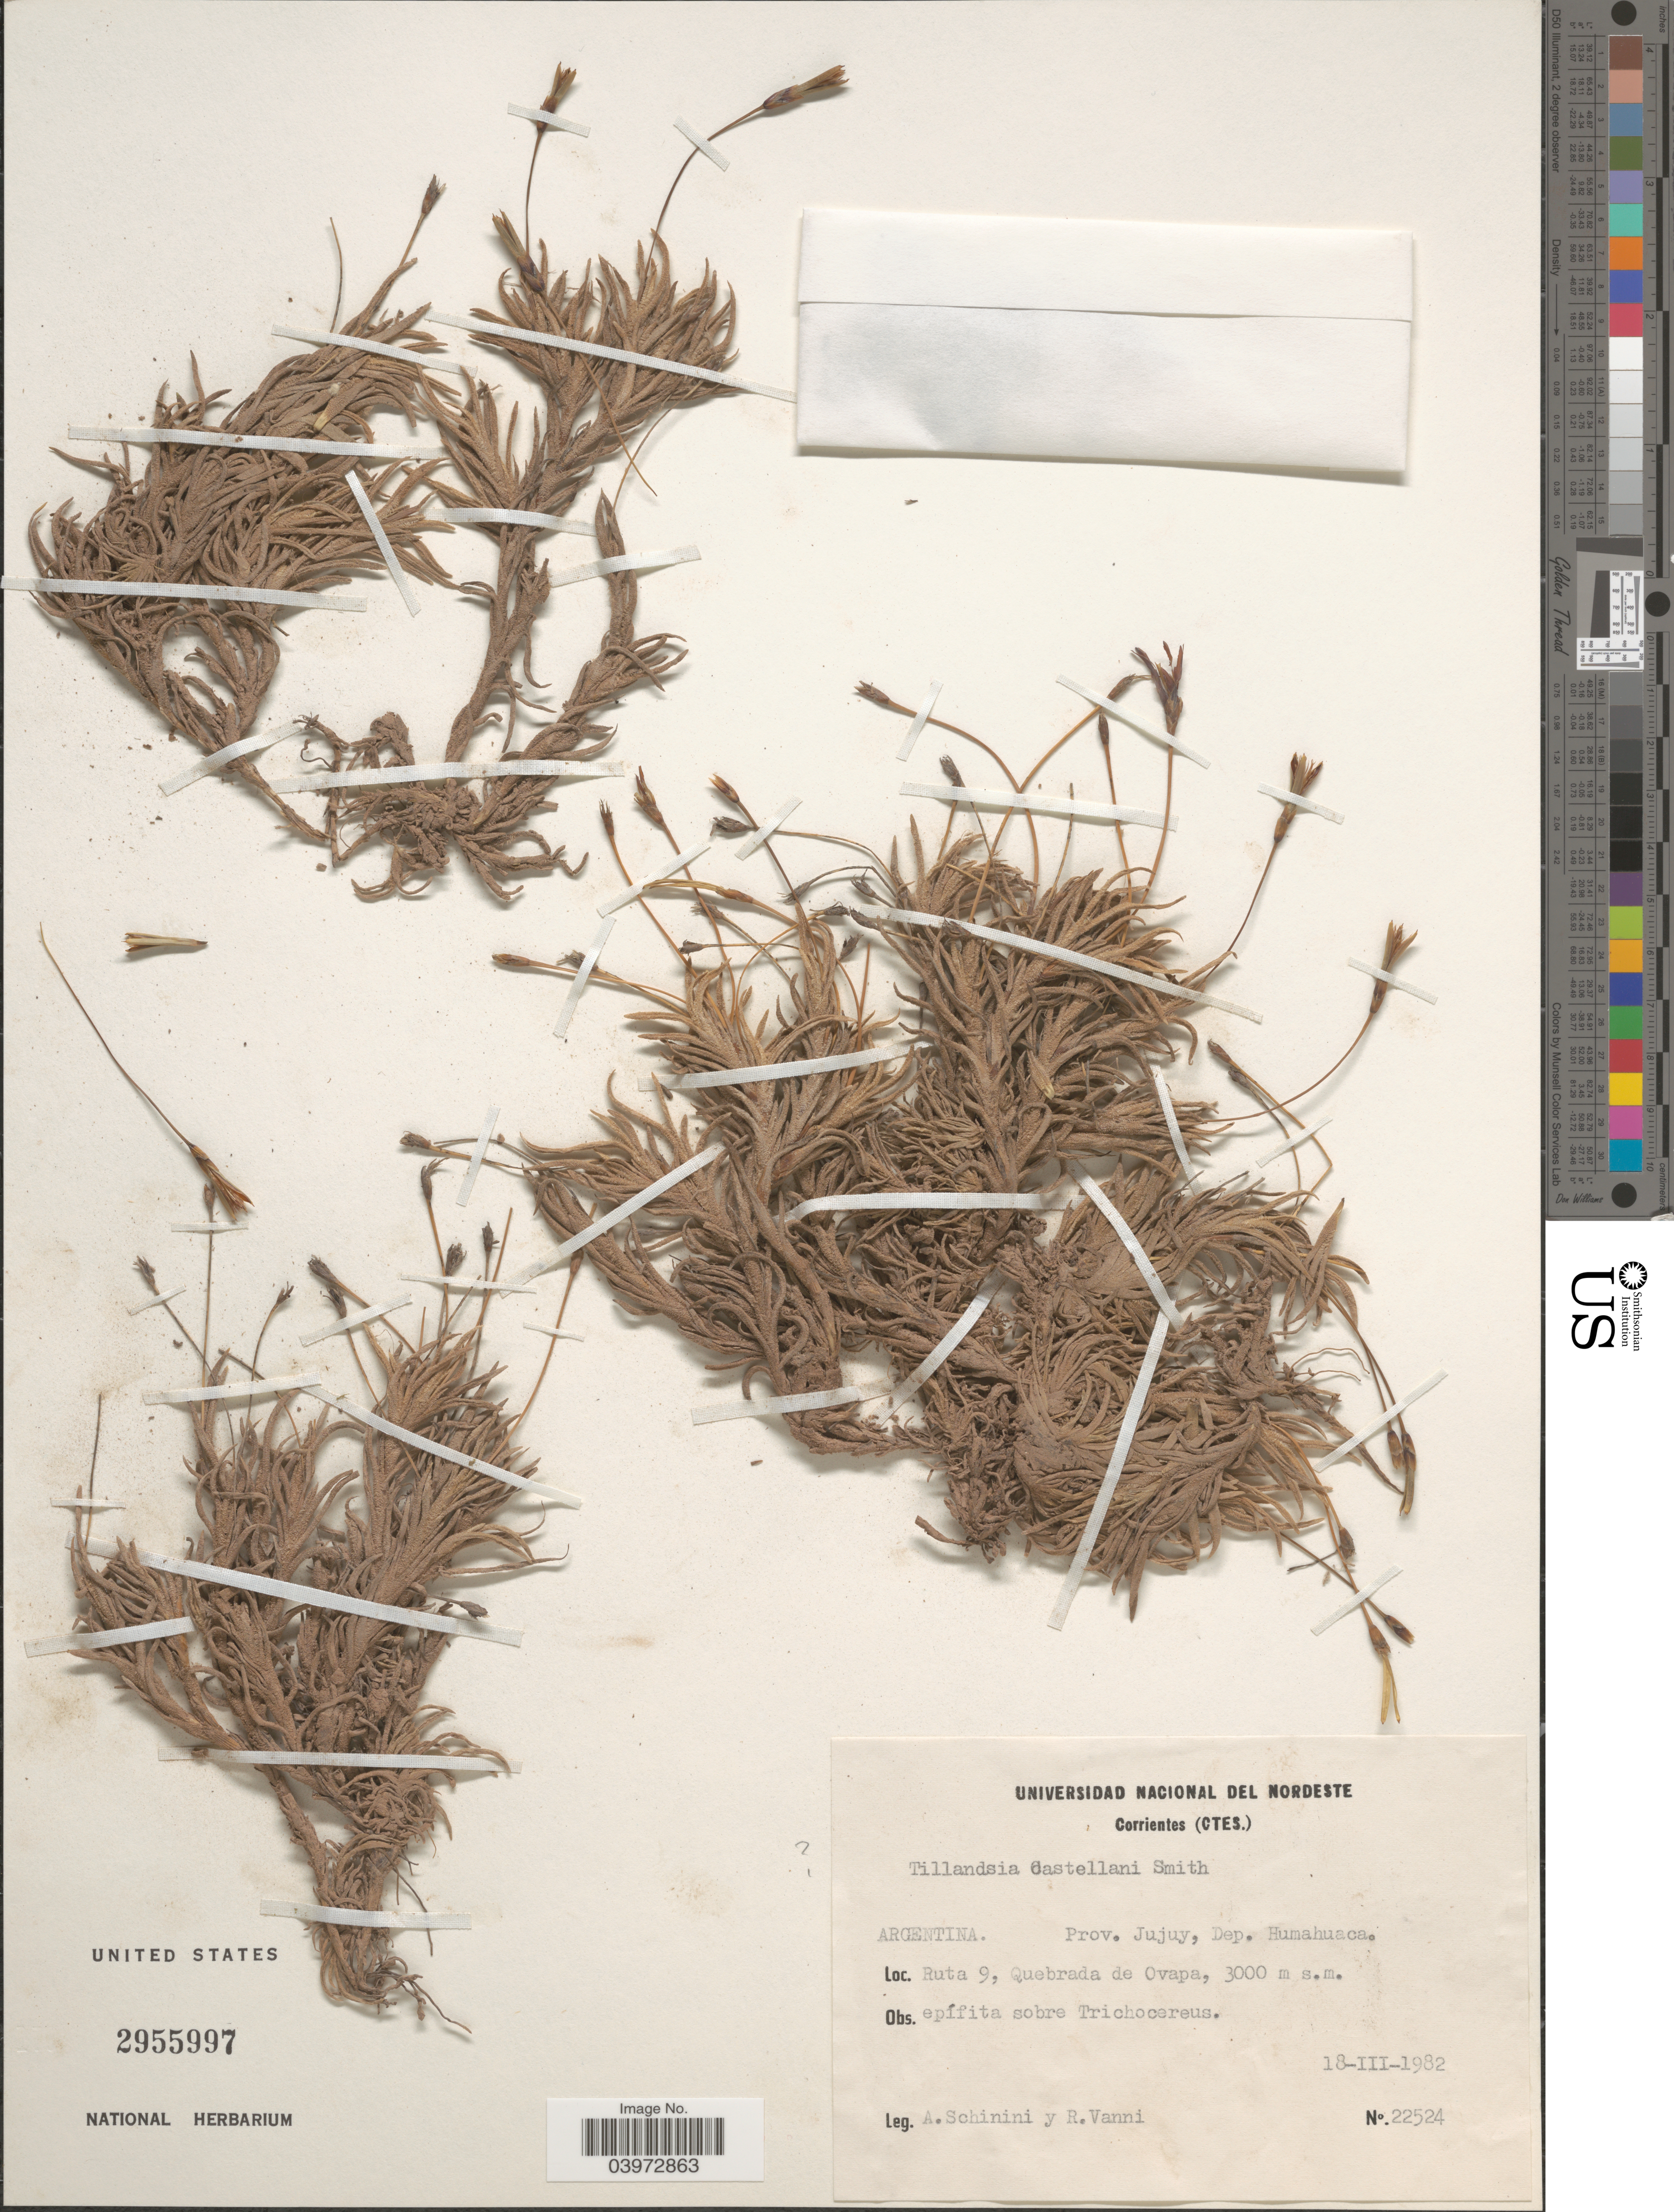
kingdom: Plantae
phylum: Tracheophyta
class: Liliopsida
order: Poales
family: Bromeliaceae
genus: Tillandsia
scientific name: Tillandsia castellanii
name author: L.B. Sm.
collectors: A. Schinini & R. Vanni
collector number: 22524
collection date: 1982-03-18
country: Argentina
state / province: Jujuy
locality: Dep. Humahuaca. Ruta 9, Quebrada de Ovapa.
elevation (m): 3000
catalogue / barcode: US 2955997